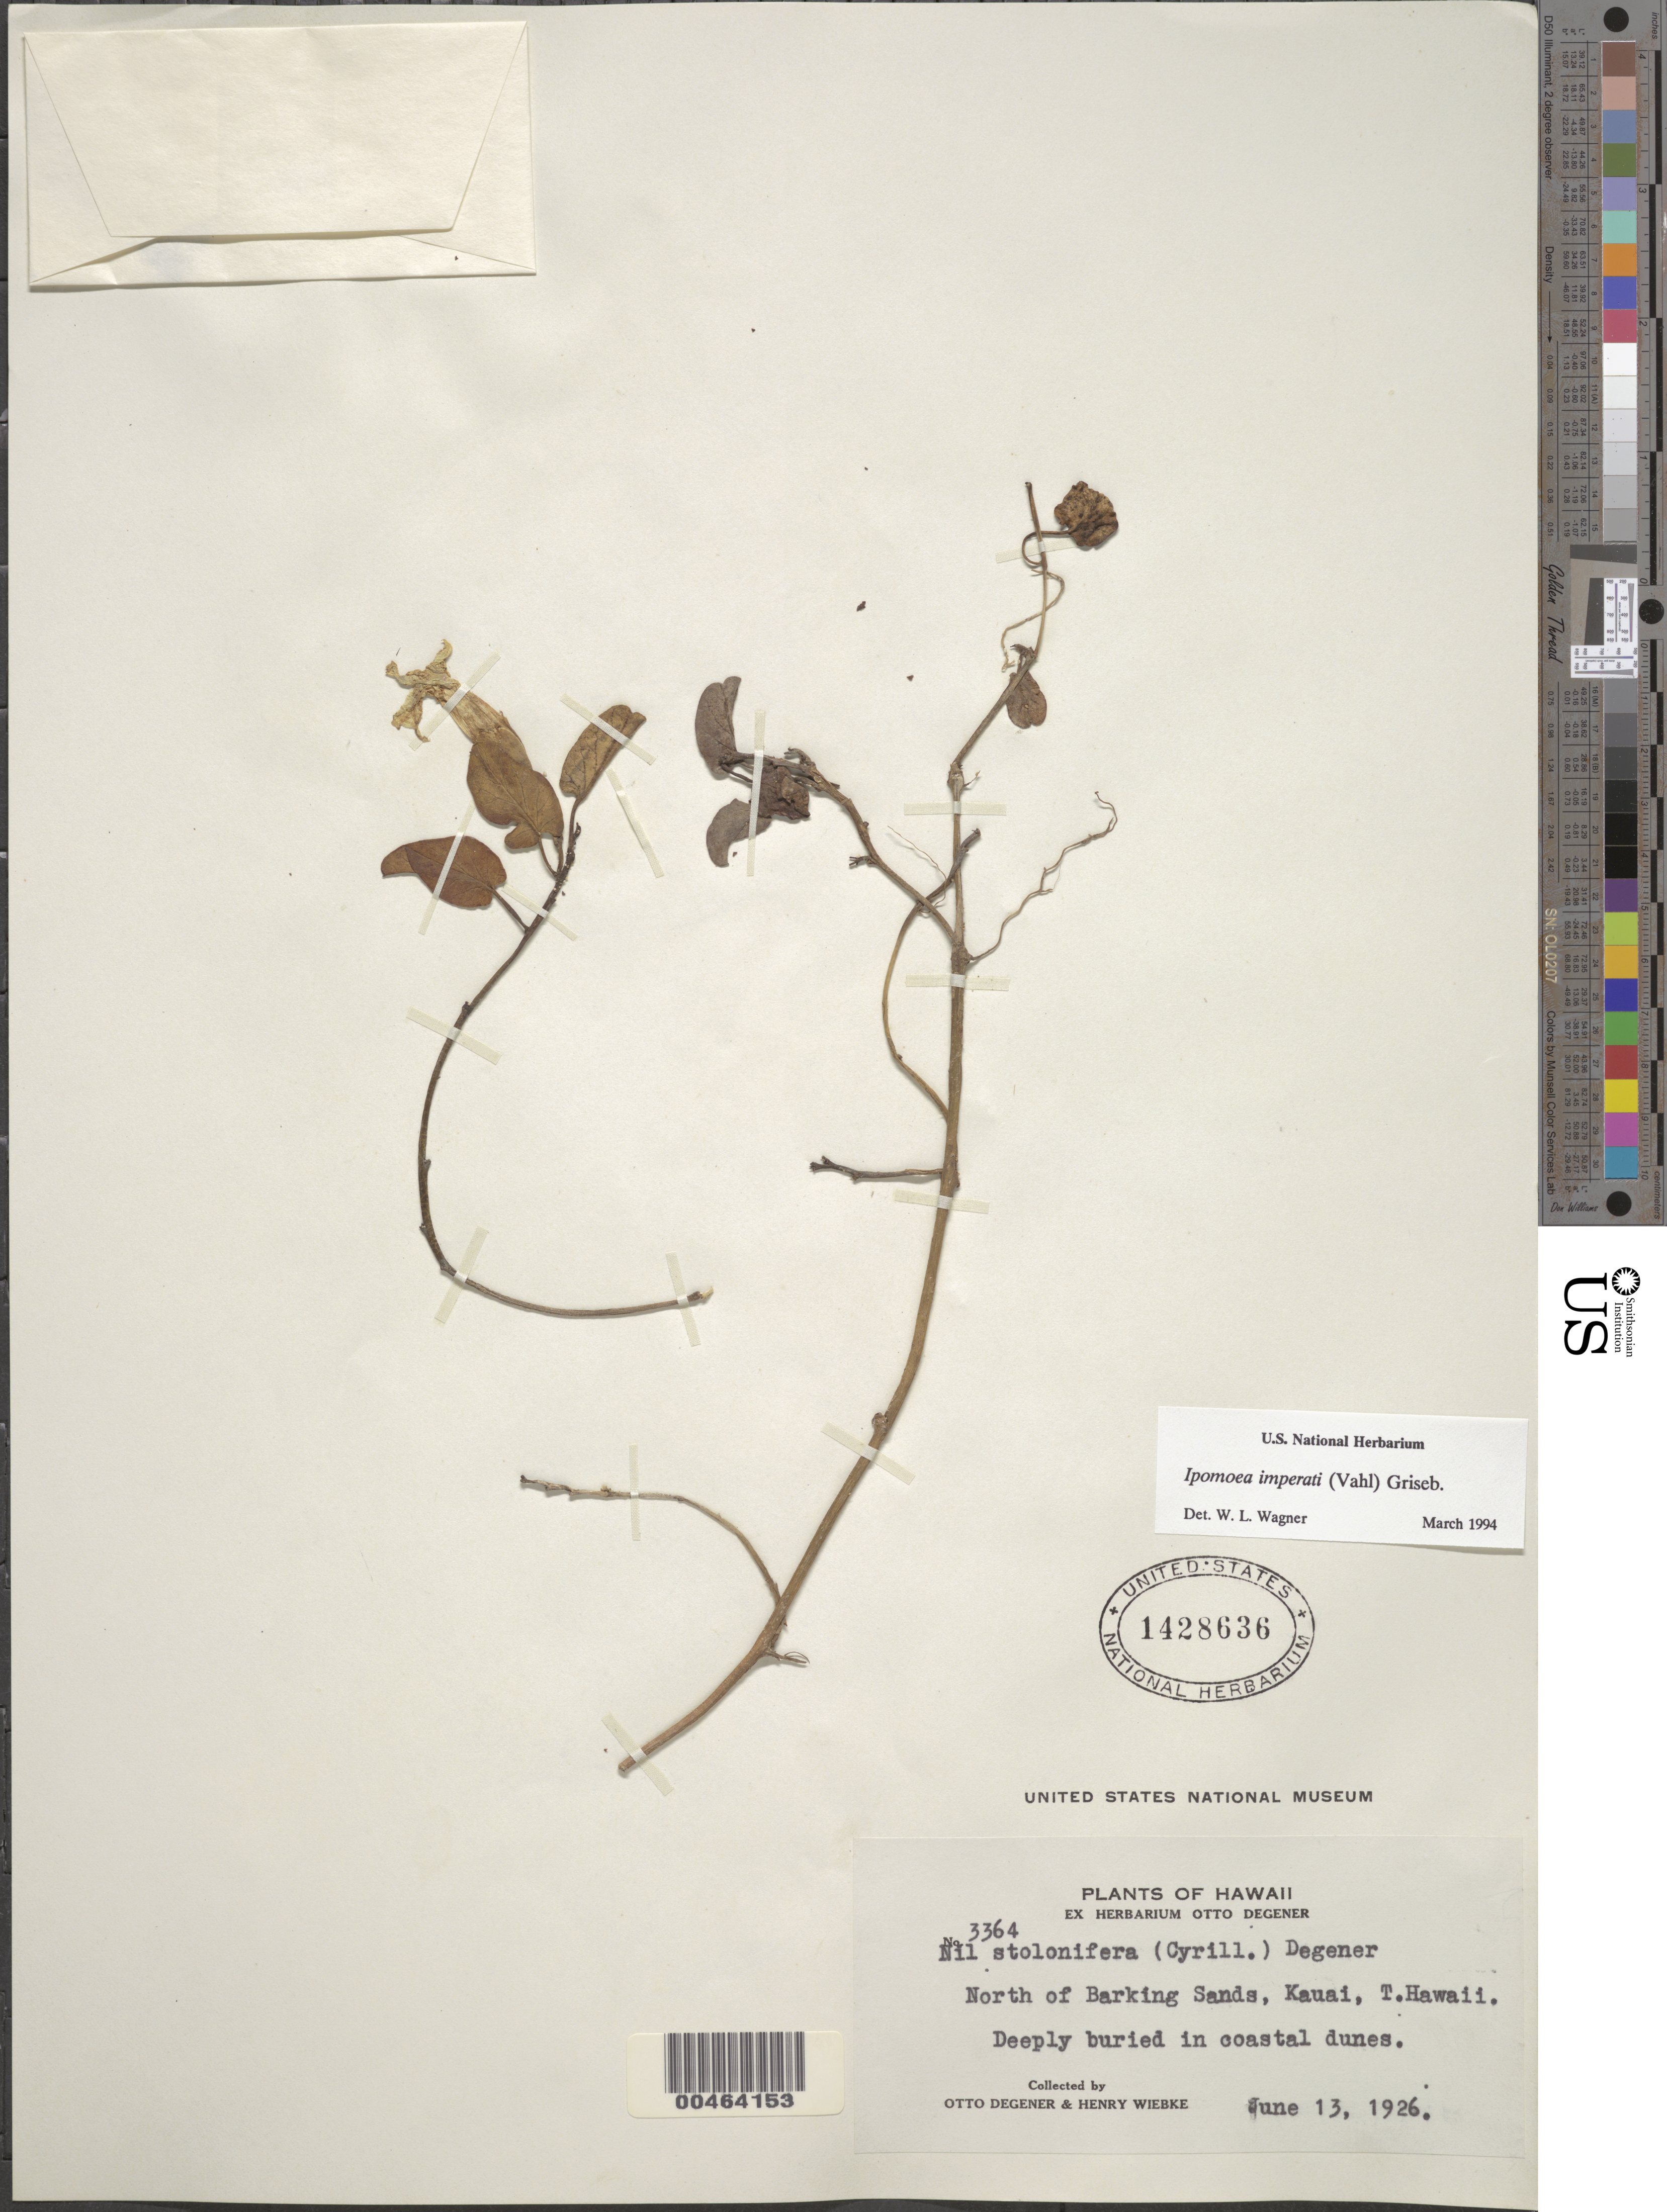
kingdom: Plantae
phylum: Tracheophyta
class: Magnoliopsida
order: Solanales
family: Convolvulaceae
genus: Ipomoea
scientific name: Ipomoea imperati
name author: (Vahl) Griseb.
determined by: Wagner, W. L., (BOT), Smithsonian Institution - National Museum of Natural History (UNITED STATES)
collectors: O. Degener & H. Wiebke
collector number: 3364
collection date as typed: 13 Jun 1926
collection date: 1926-06-13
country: United States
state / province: Hawaii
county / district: Kauai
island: Kaua'i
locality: North of Barking Sands.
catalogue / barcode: US 1428636